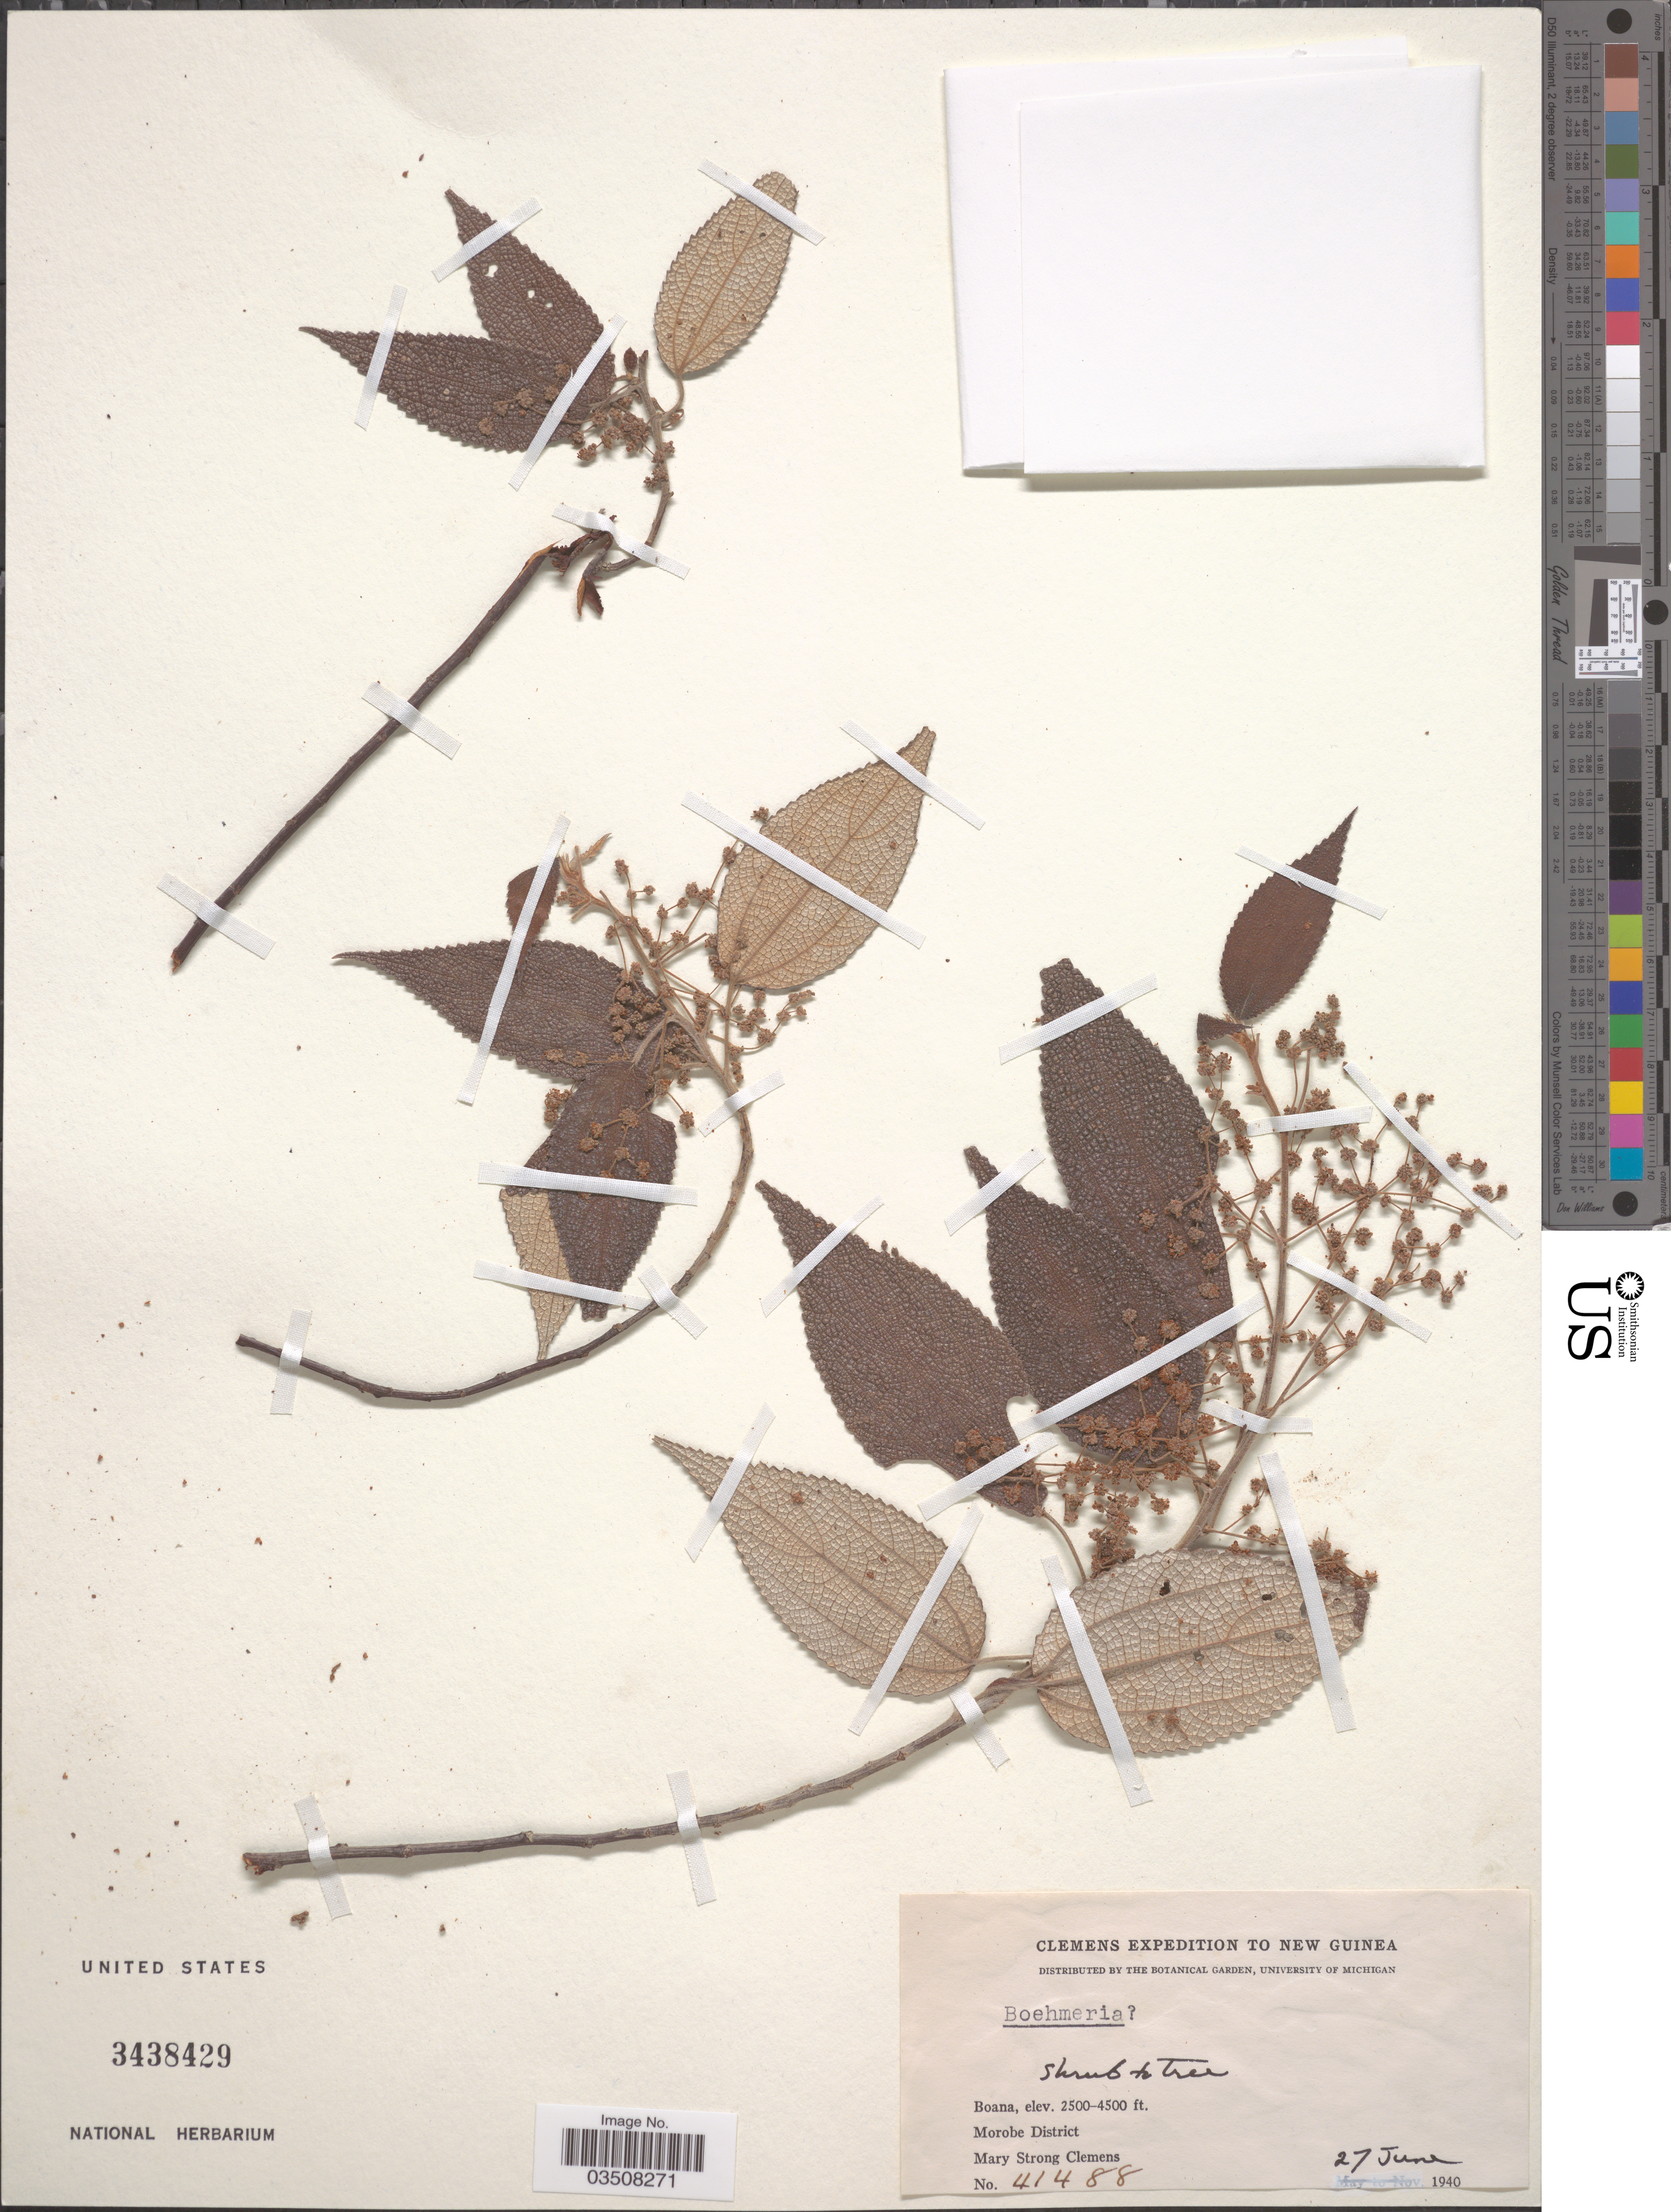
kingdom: Plantae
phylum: Tracheophyta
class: Magnoliopsida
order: Rosales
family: Urticaceae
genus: Boehmeria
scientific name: Boehmeria sp.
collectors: M. S. Clemens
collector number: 41488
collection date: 1940-06-27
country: Papua New Guinea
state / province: Morobe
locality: New Guinea. Boana, Morobe District.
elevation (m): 762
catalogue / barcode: US 3438429